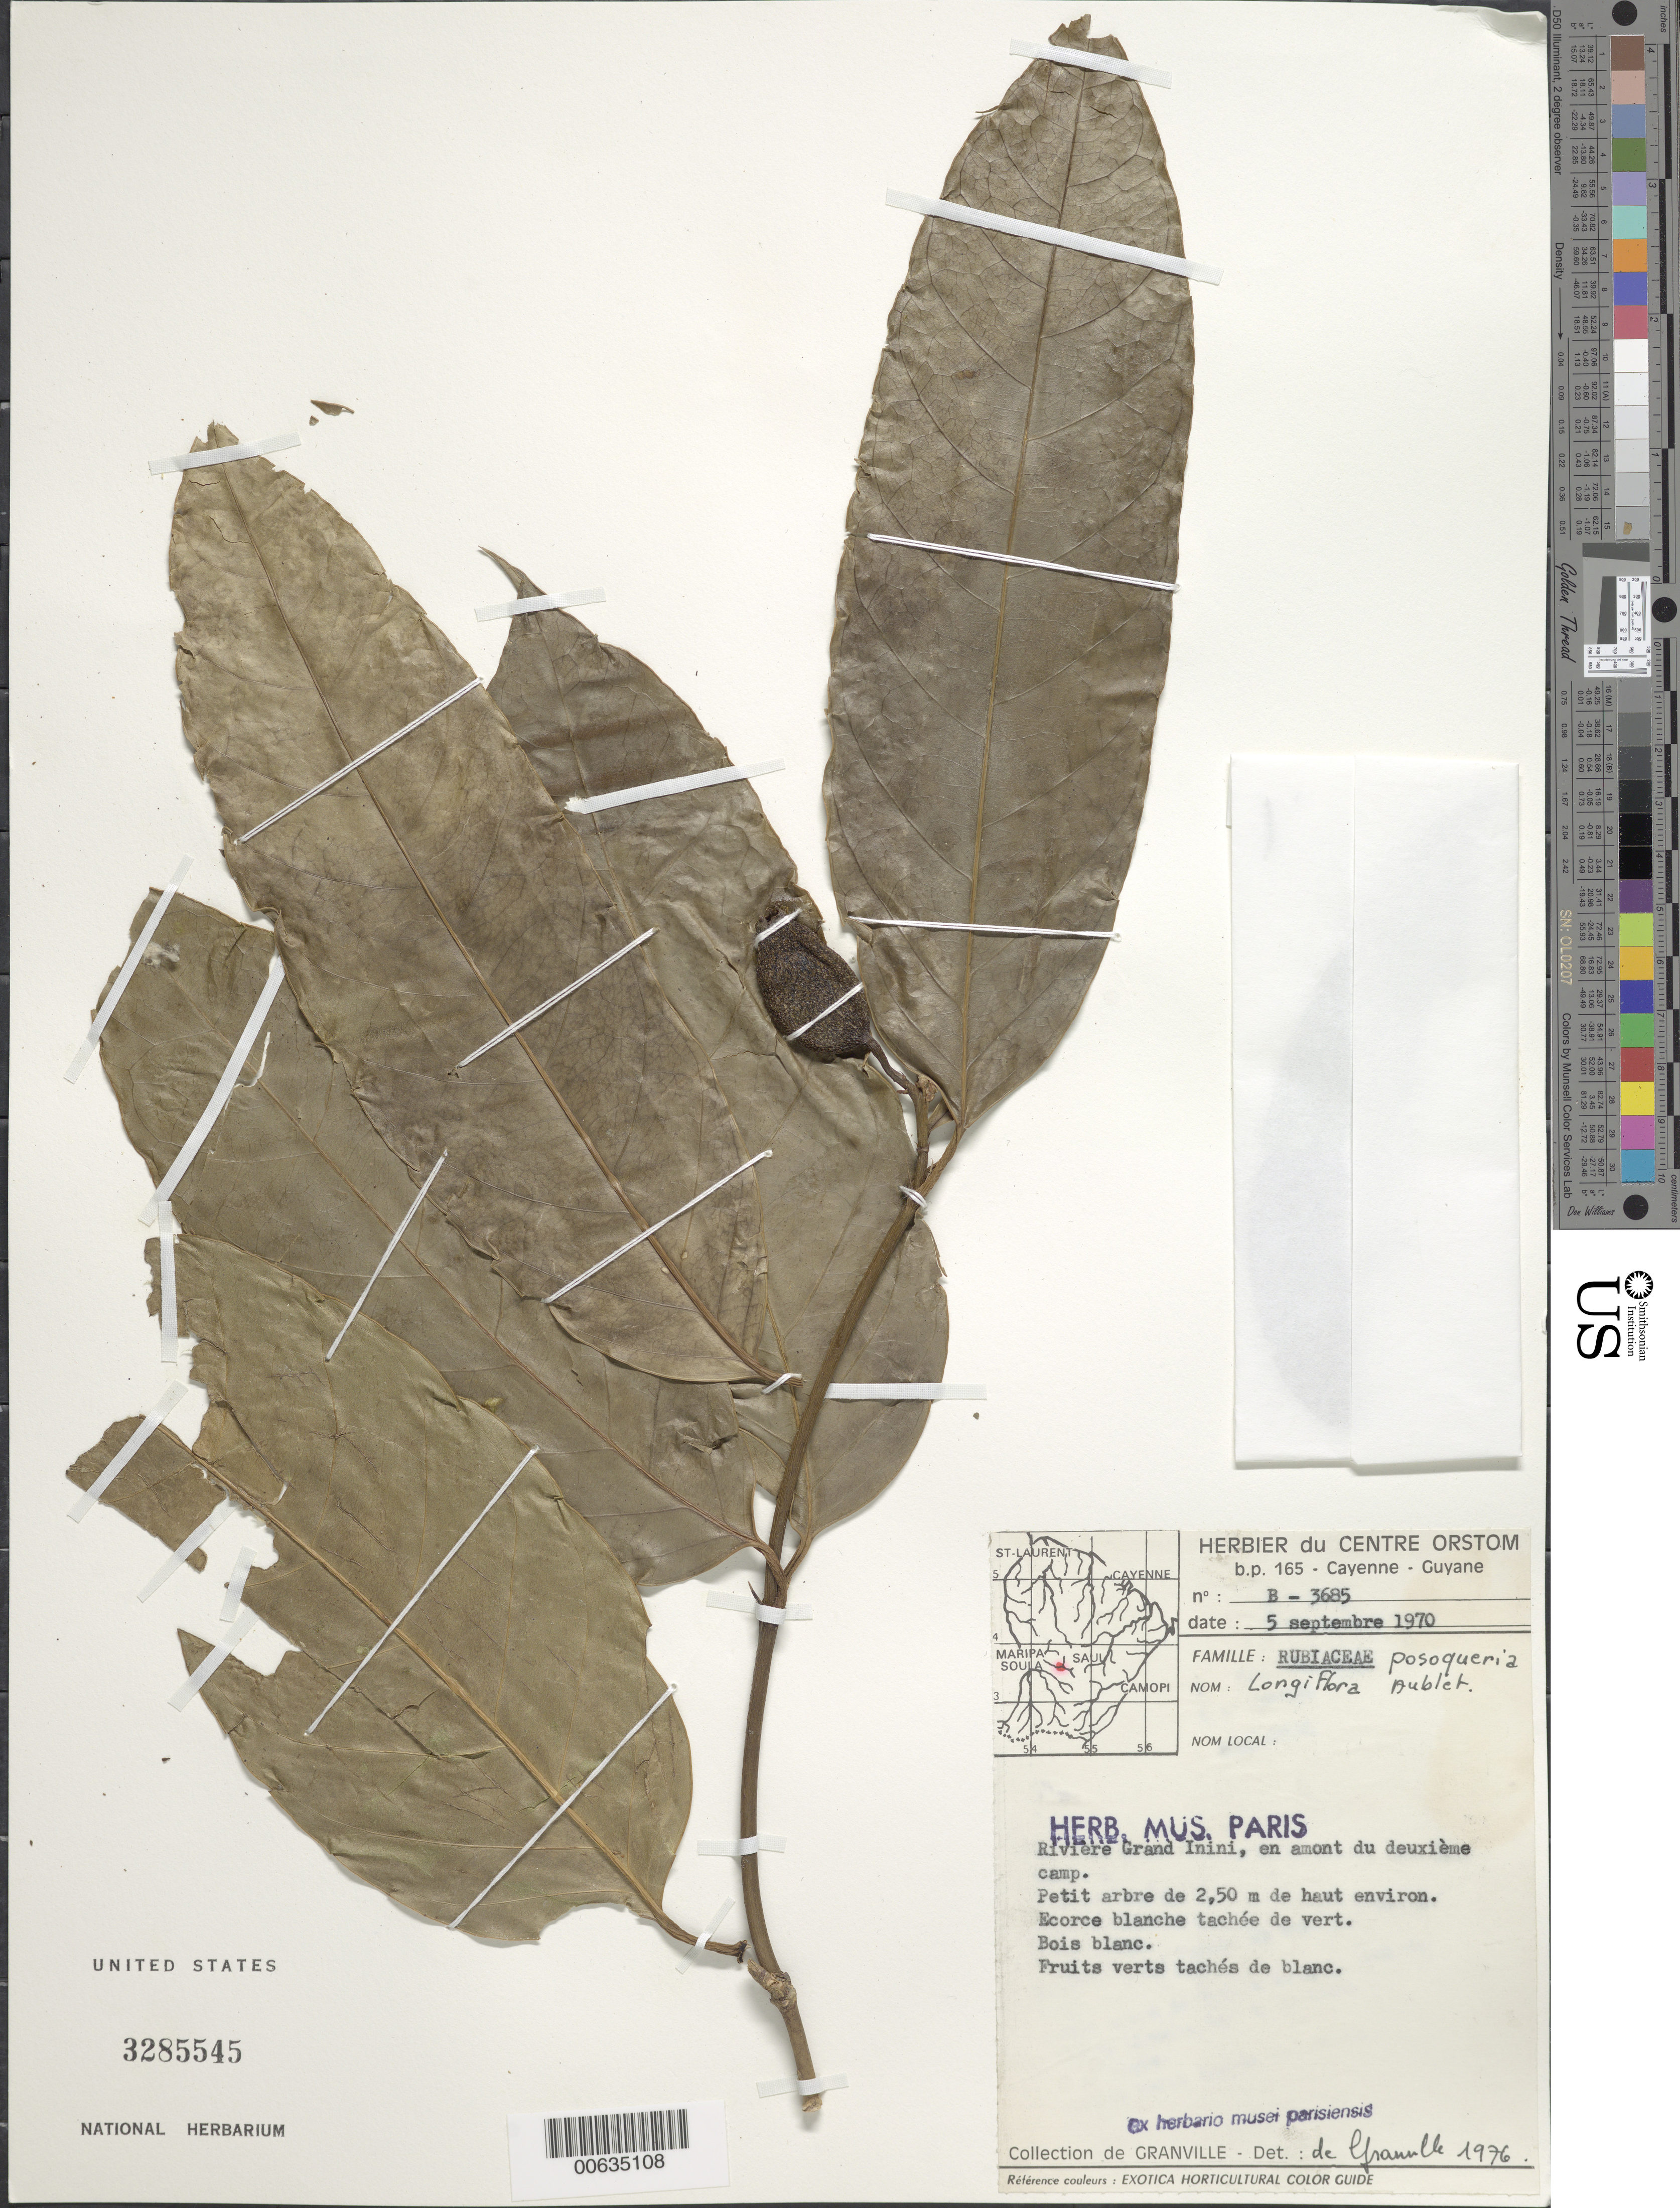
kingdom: Plantae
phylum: Tracheophyta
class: Magnoliopsida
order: Gentianales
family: Rubiaceae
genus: Posoqueria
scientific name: Posoqueria longiflora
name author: Aubl.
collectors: Granville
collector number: B-3685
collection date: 1970-09-05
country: French Guiana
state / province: Cayenne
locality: Cayenne, Guyane, Riviere Grand Inini, en amont du deuxieme camp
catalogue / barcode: US 3285545